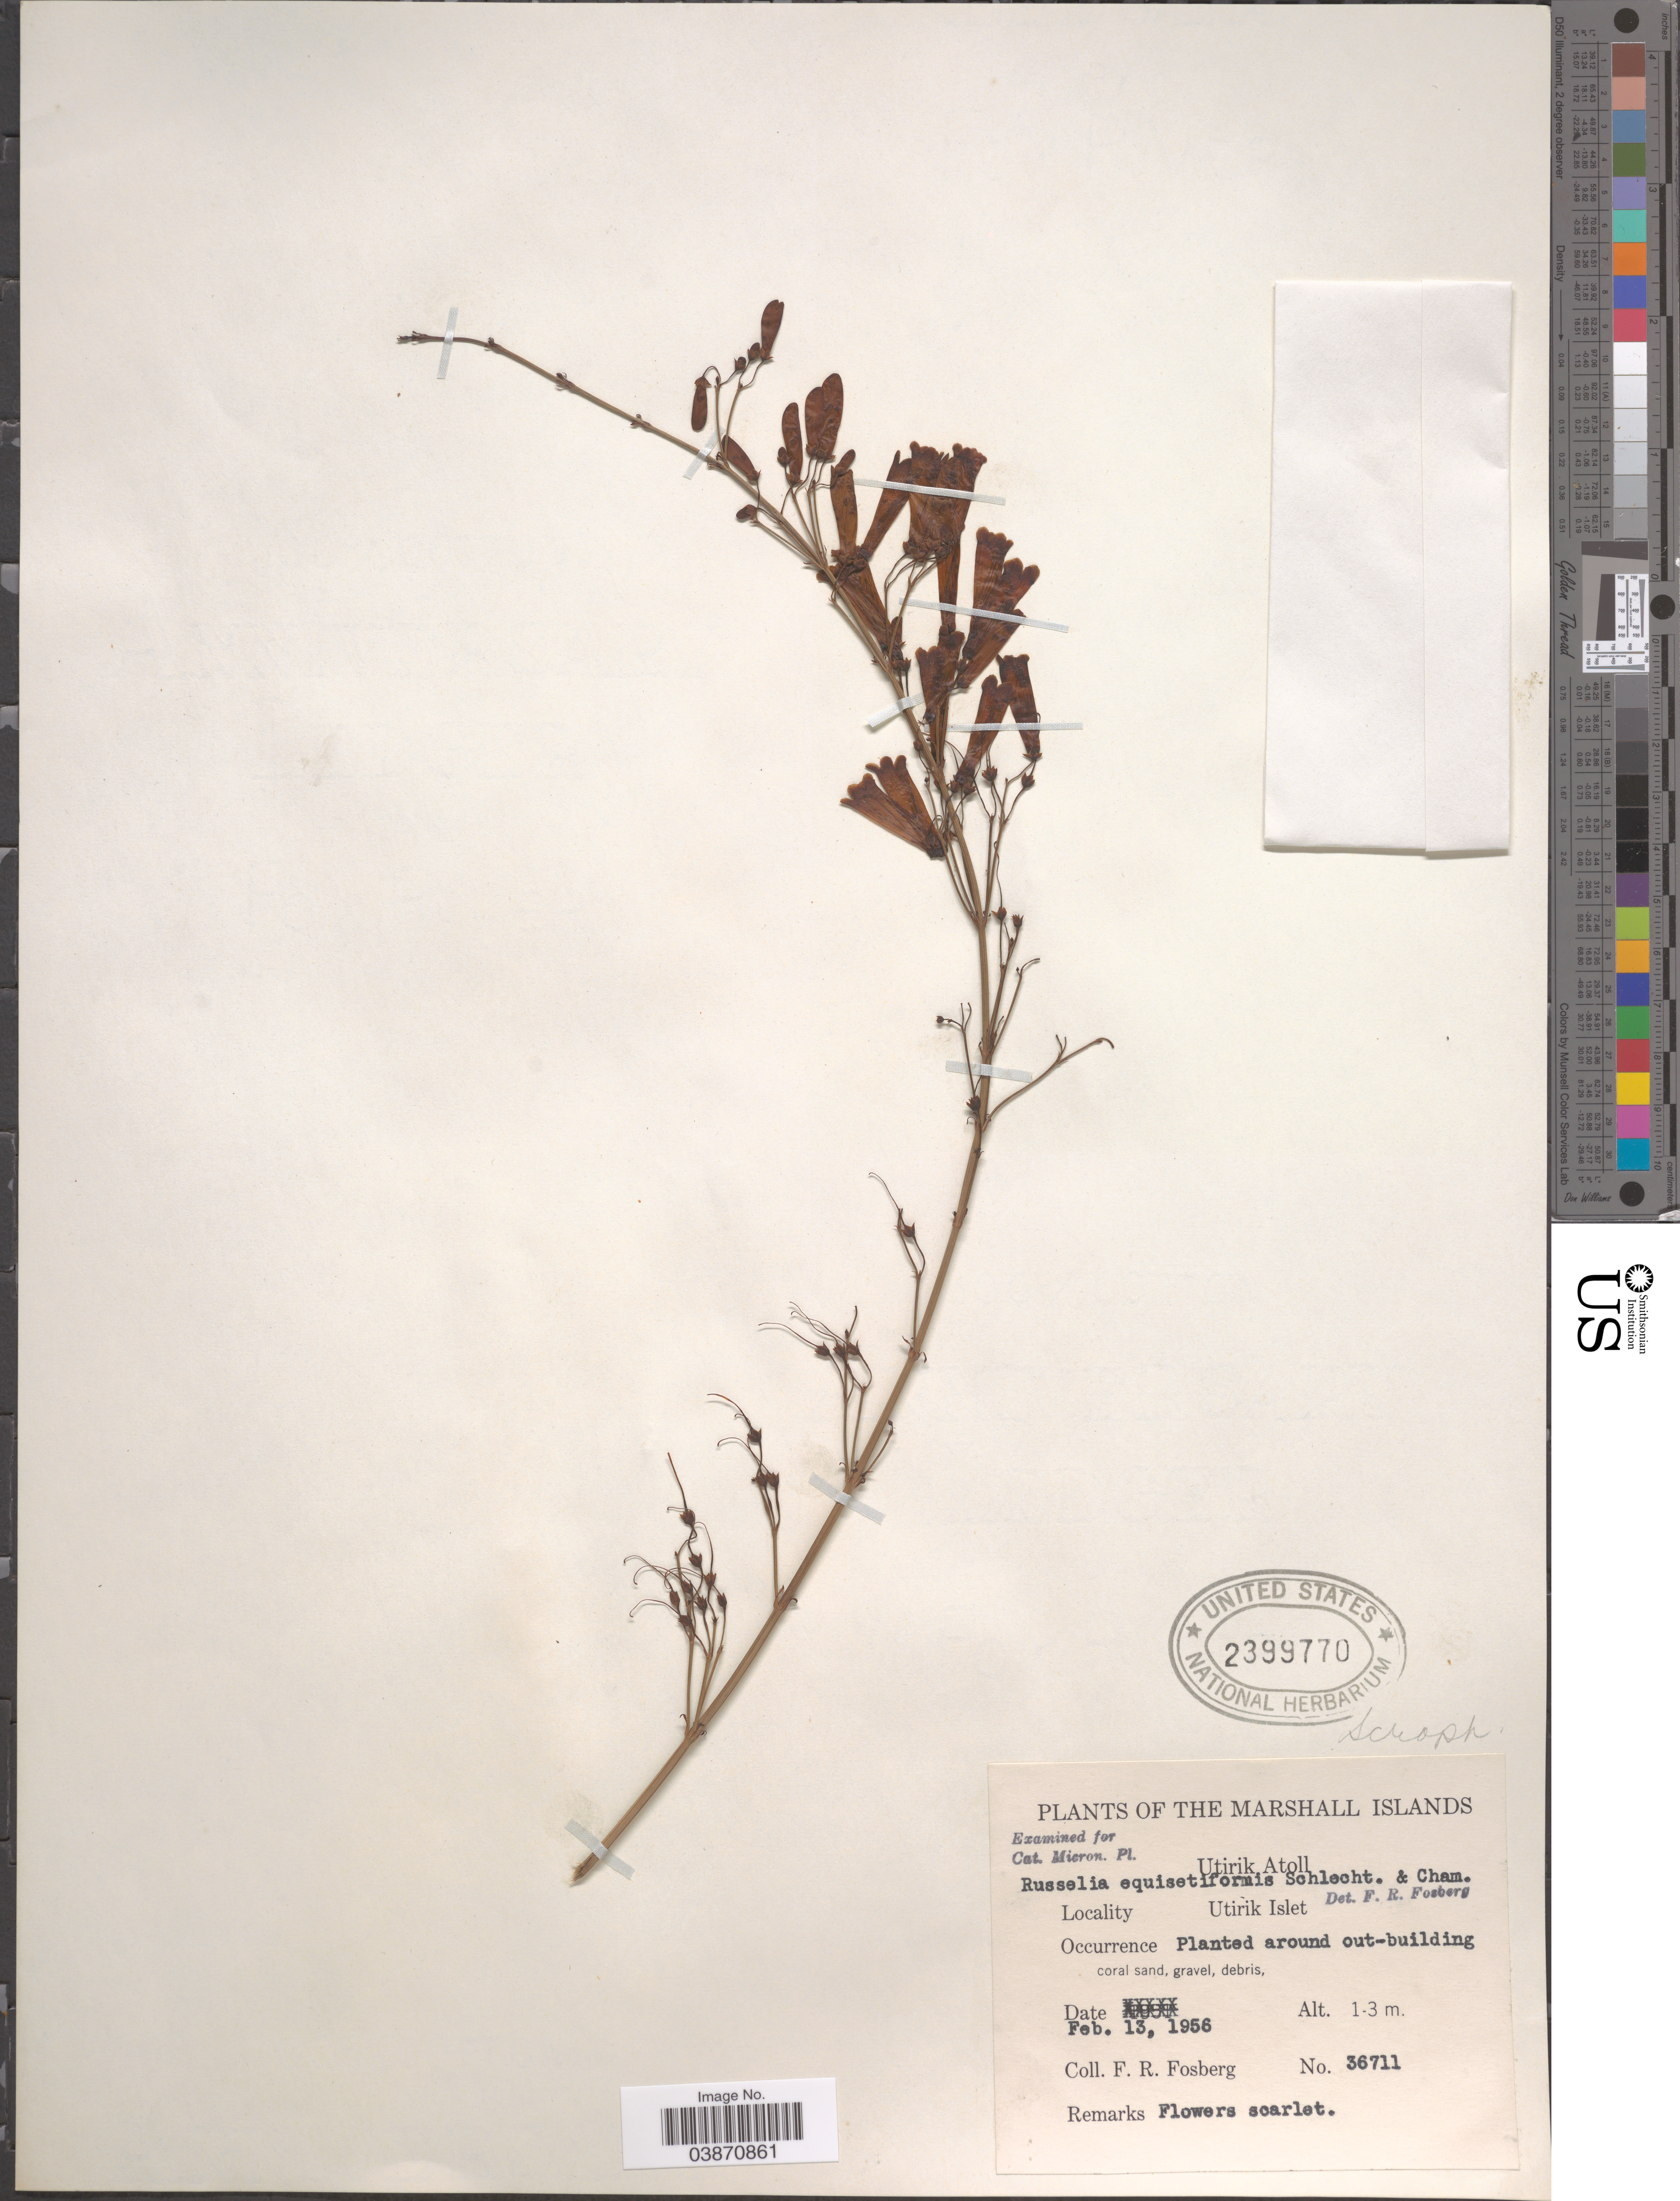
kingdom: Plantae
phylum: Tracheophyta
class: Magnoliopsida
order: Lamiales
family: Plantaginaceae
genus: Russelia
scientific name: Russelia equisetiformis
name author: Schltdl. & Cham.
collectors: F. R. Fosberg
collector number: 36711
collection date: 1956-02-13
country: Marshall Islands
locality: Utirik Atoll, Utirik Islet. Around out-building.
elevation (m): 1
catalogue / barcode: US 2399770